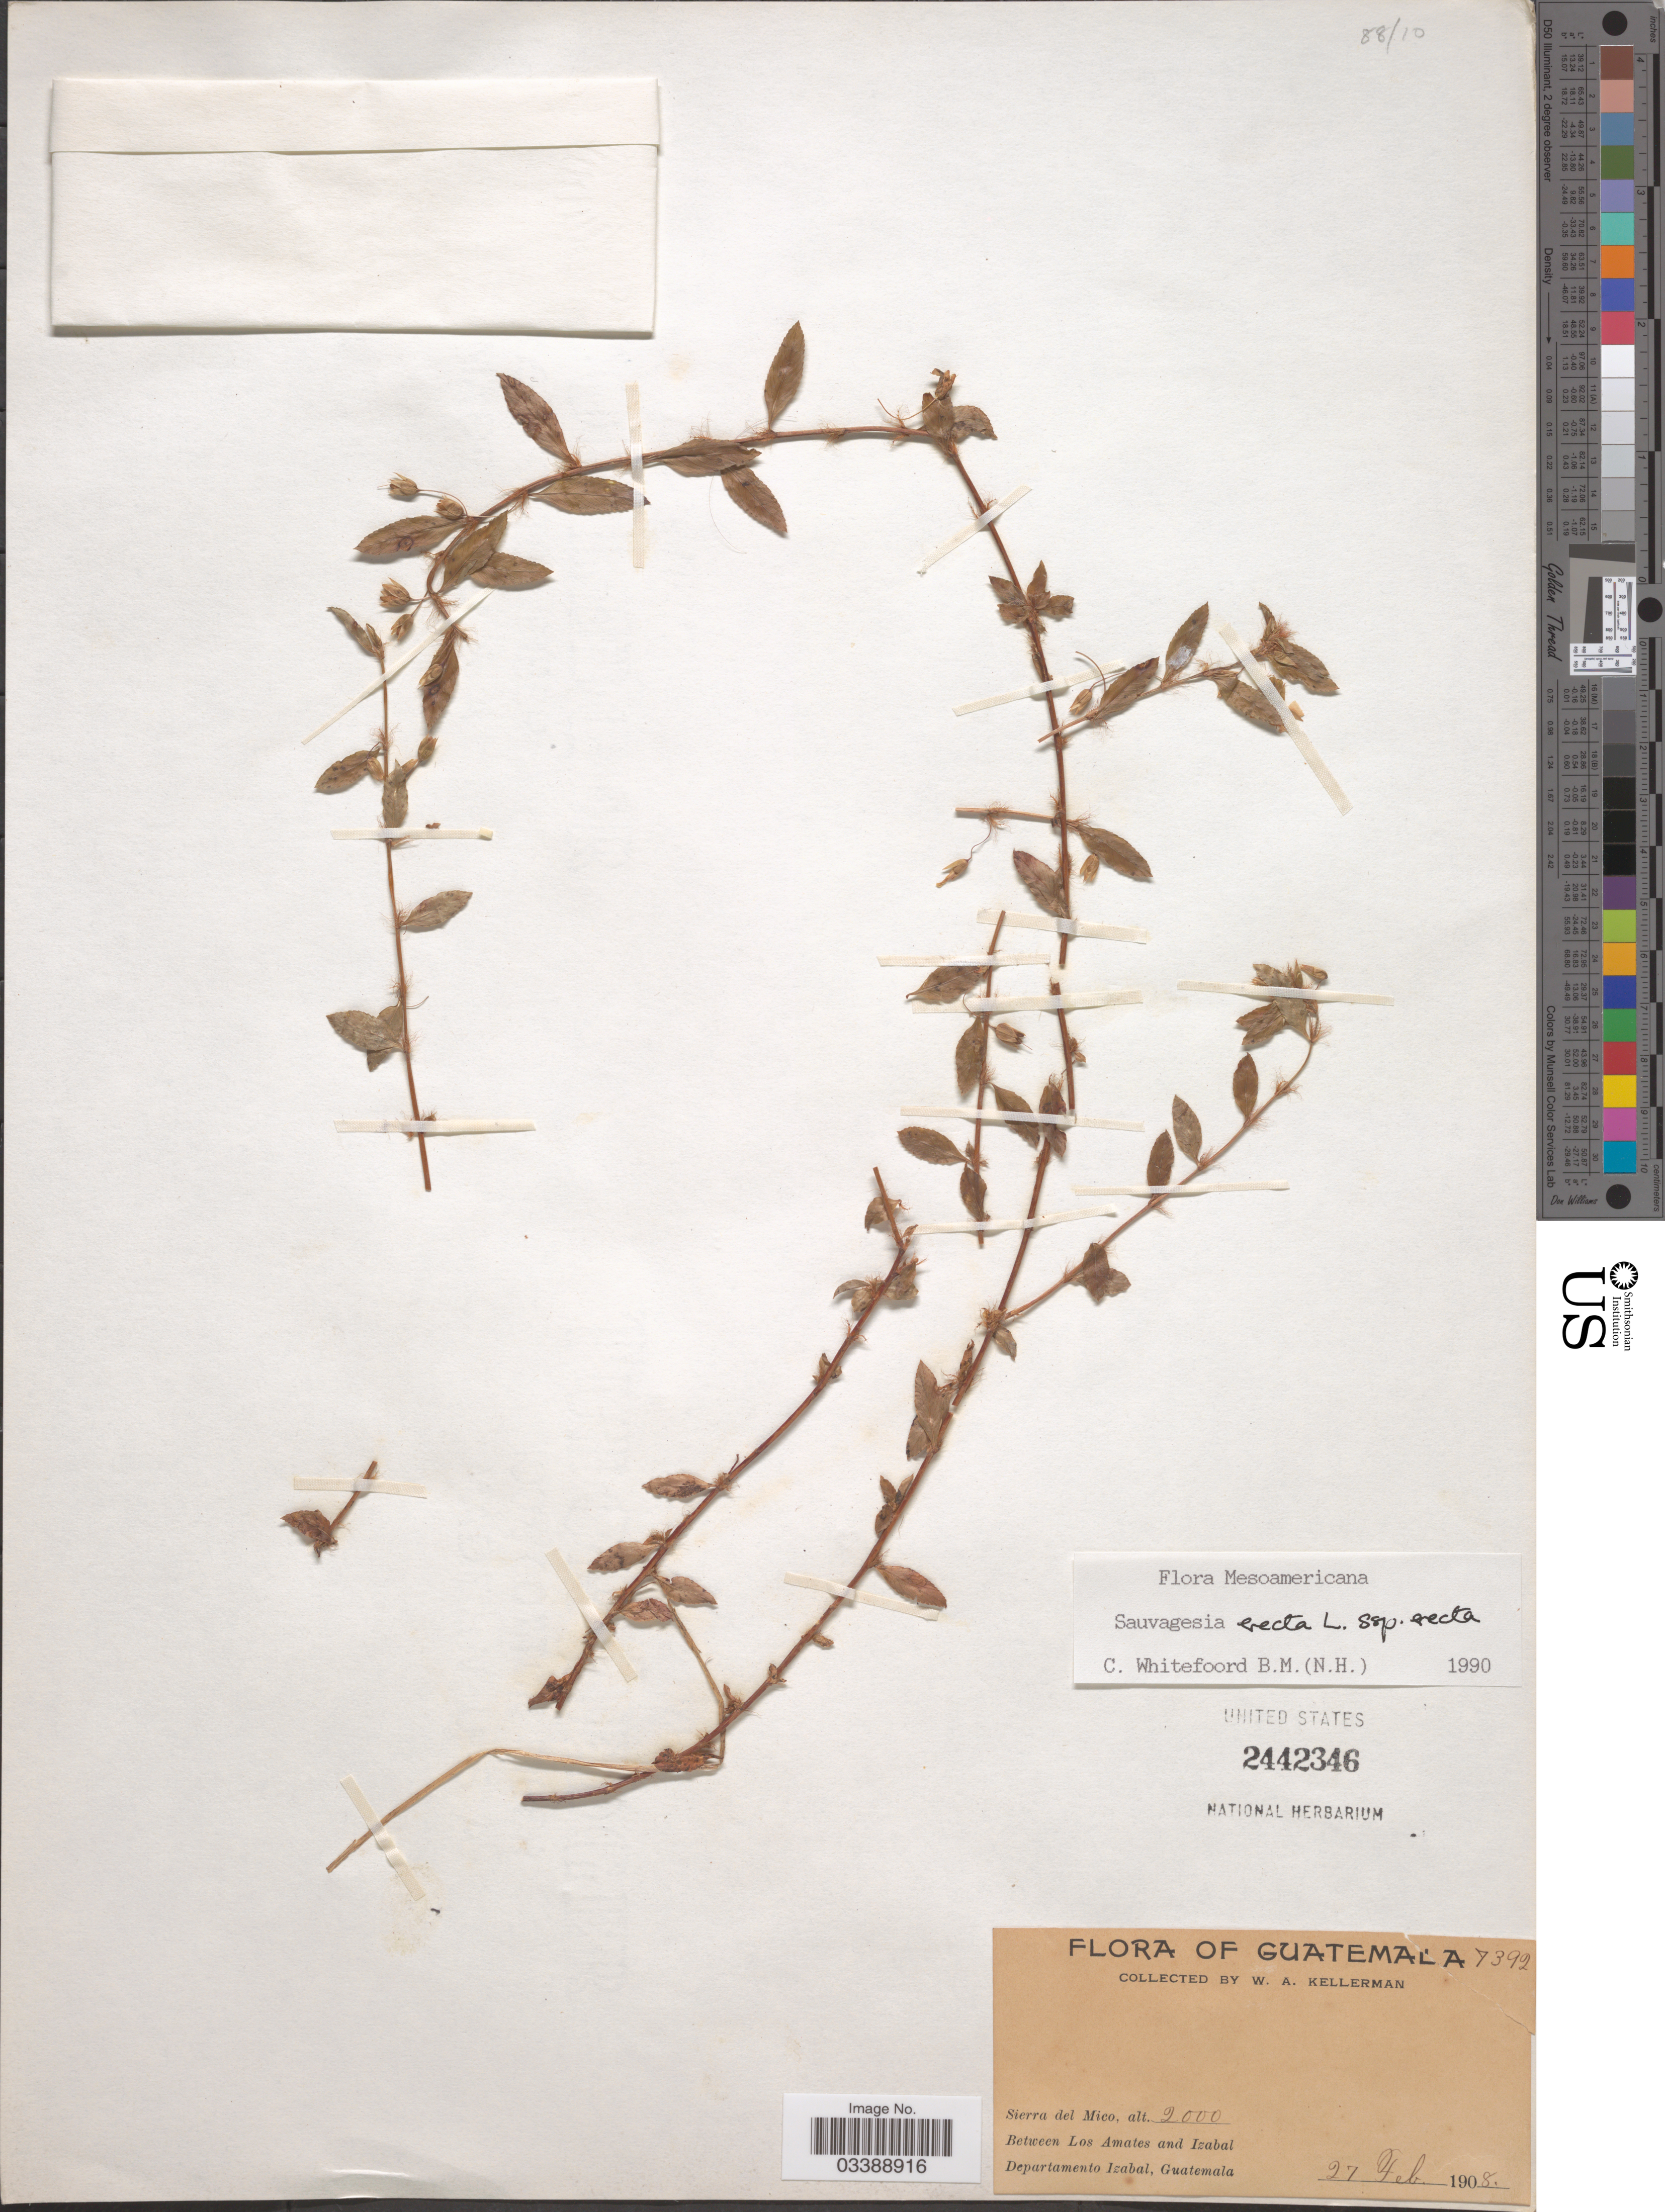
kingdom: Plantae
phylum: Tracheophyta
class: Magnoliopsida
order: Malpighiales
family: Ochnaceae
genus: Sauvagesia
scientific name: Sauvagesia erecta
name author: L.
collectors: W. Kellerman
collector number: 7392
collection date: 1908-02-27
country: Guatemala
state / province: Izabal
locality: Sierra del Mico. Between Los Amates and Izabal. Departamento Izabal.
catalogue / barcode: US 2442346